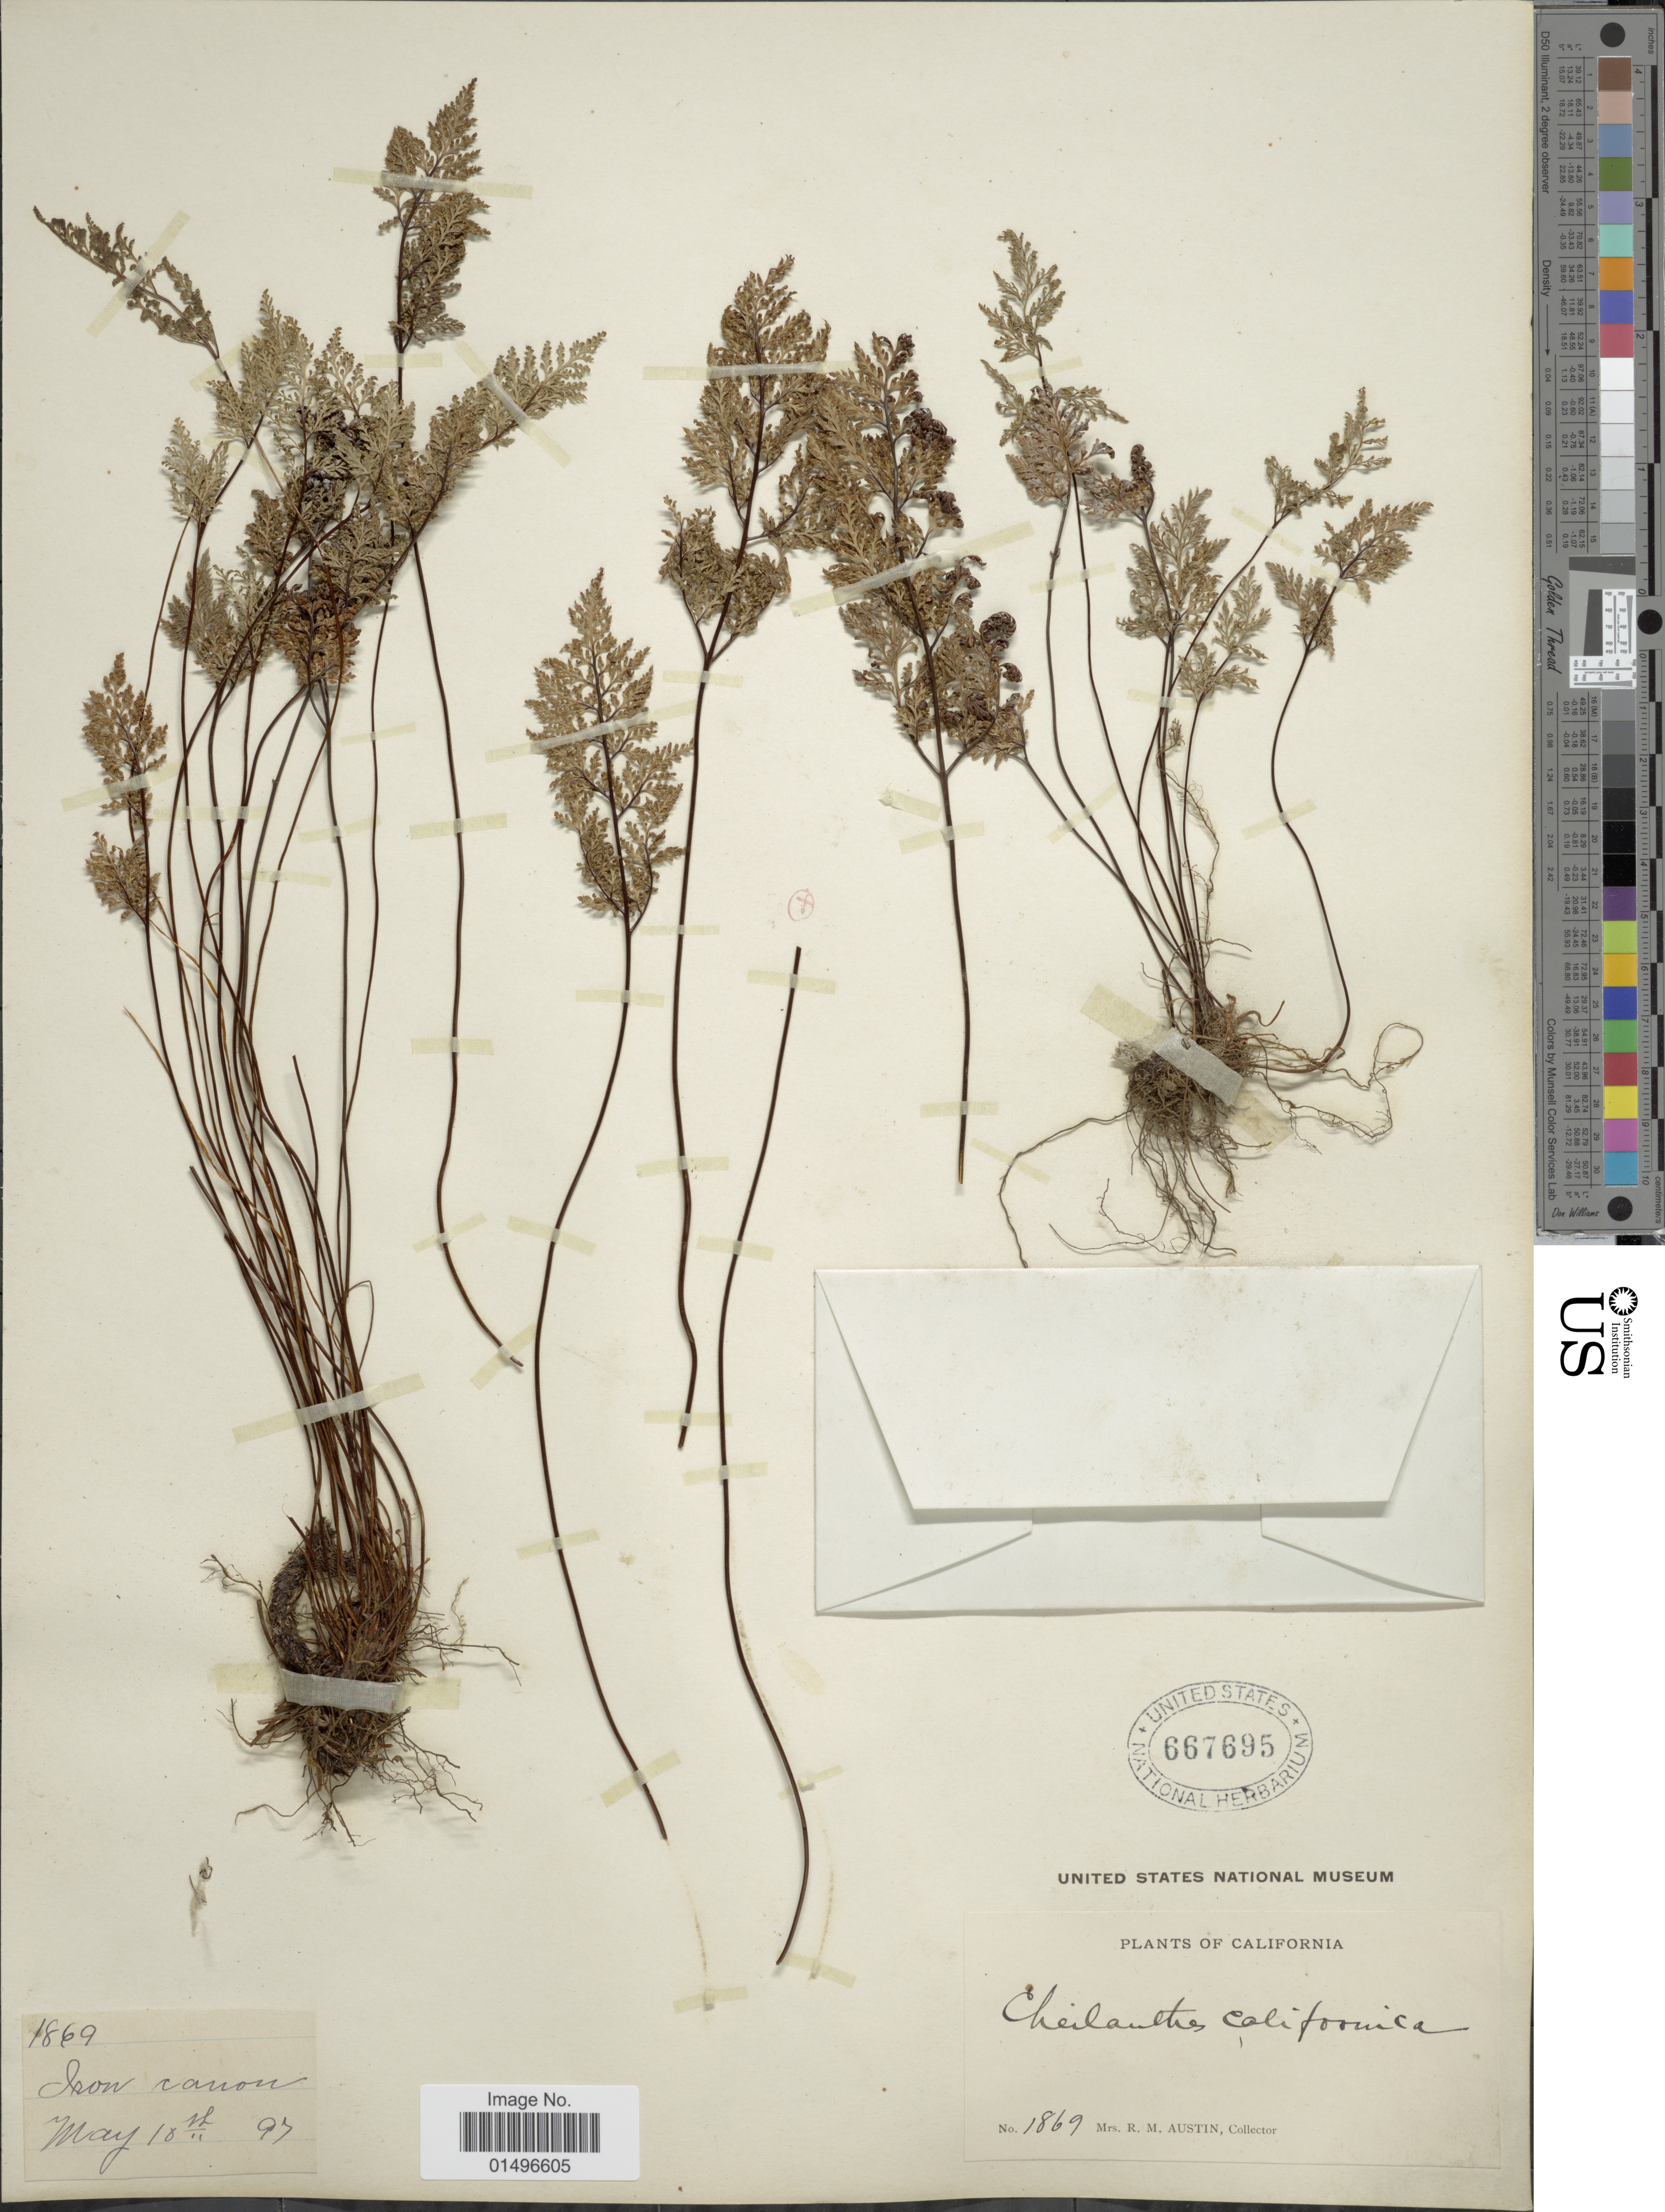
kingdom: Plantae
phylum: Tracheophyta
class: Polypodiopsida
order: Polypodiales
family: Pteridaceae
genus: Aspidotis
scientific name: Aspidotis californica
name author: (Hook.) Nutt. ex Copel.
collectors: R. Austin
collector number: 1869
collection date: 1897-05-11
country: United States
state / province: California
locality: California, Iron Canon.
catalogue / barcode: US 667695